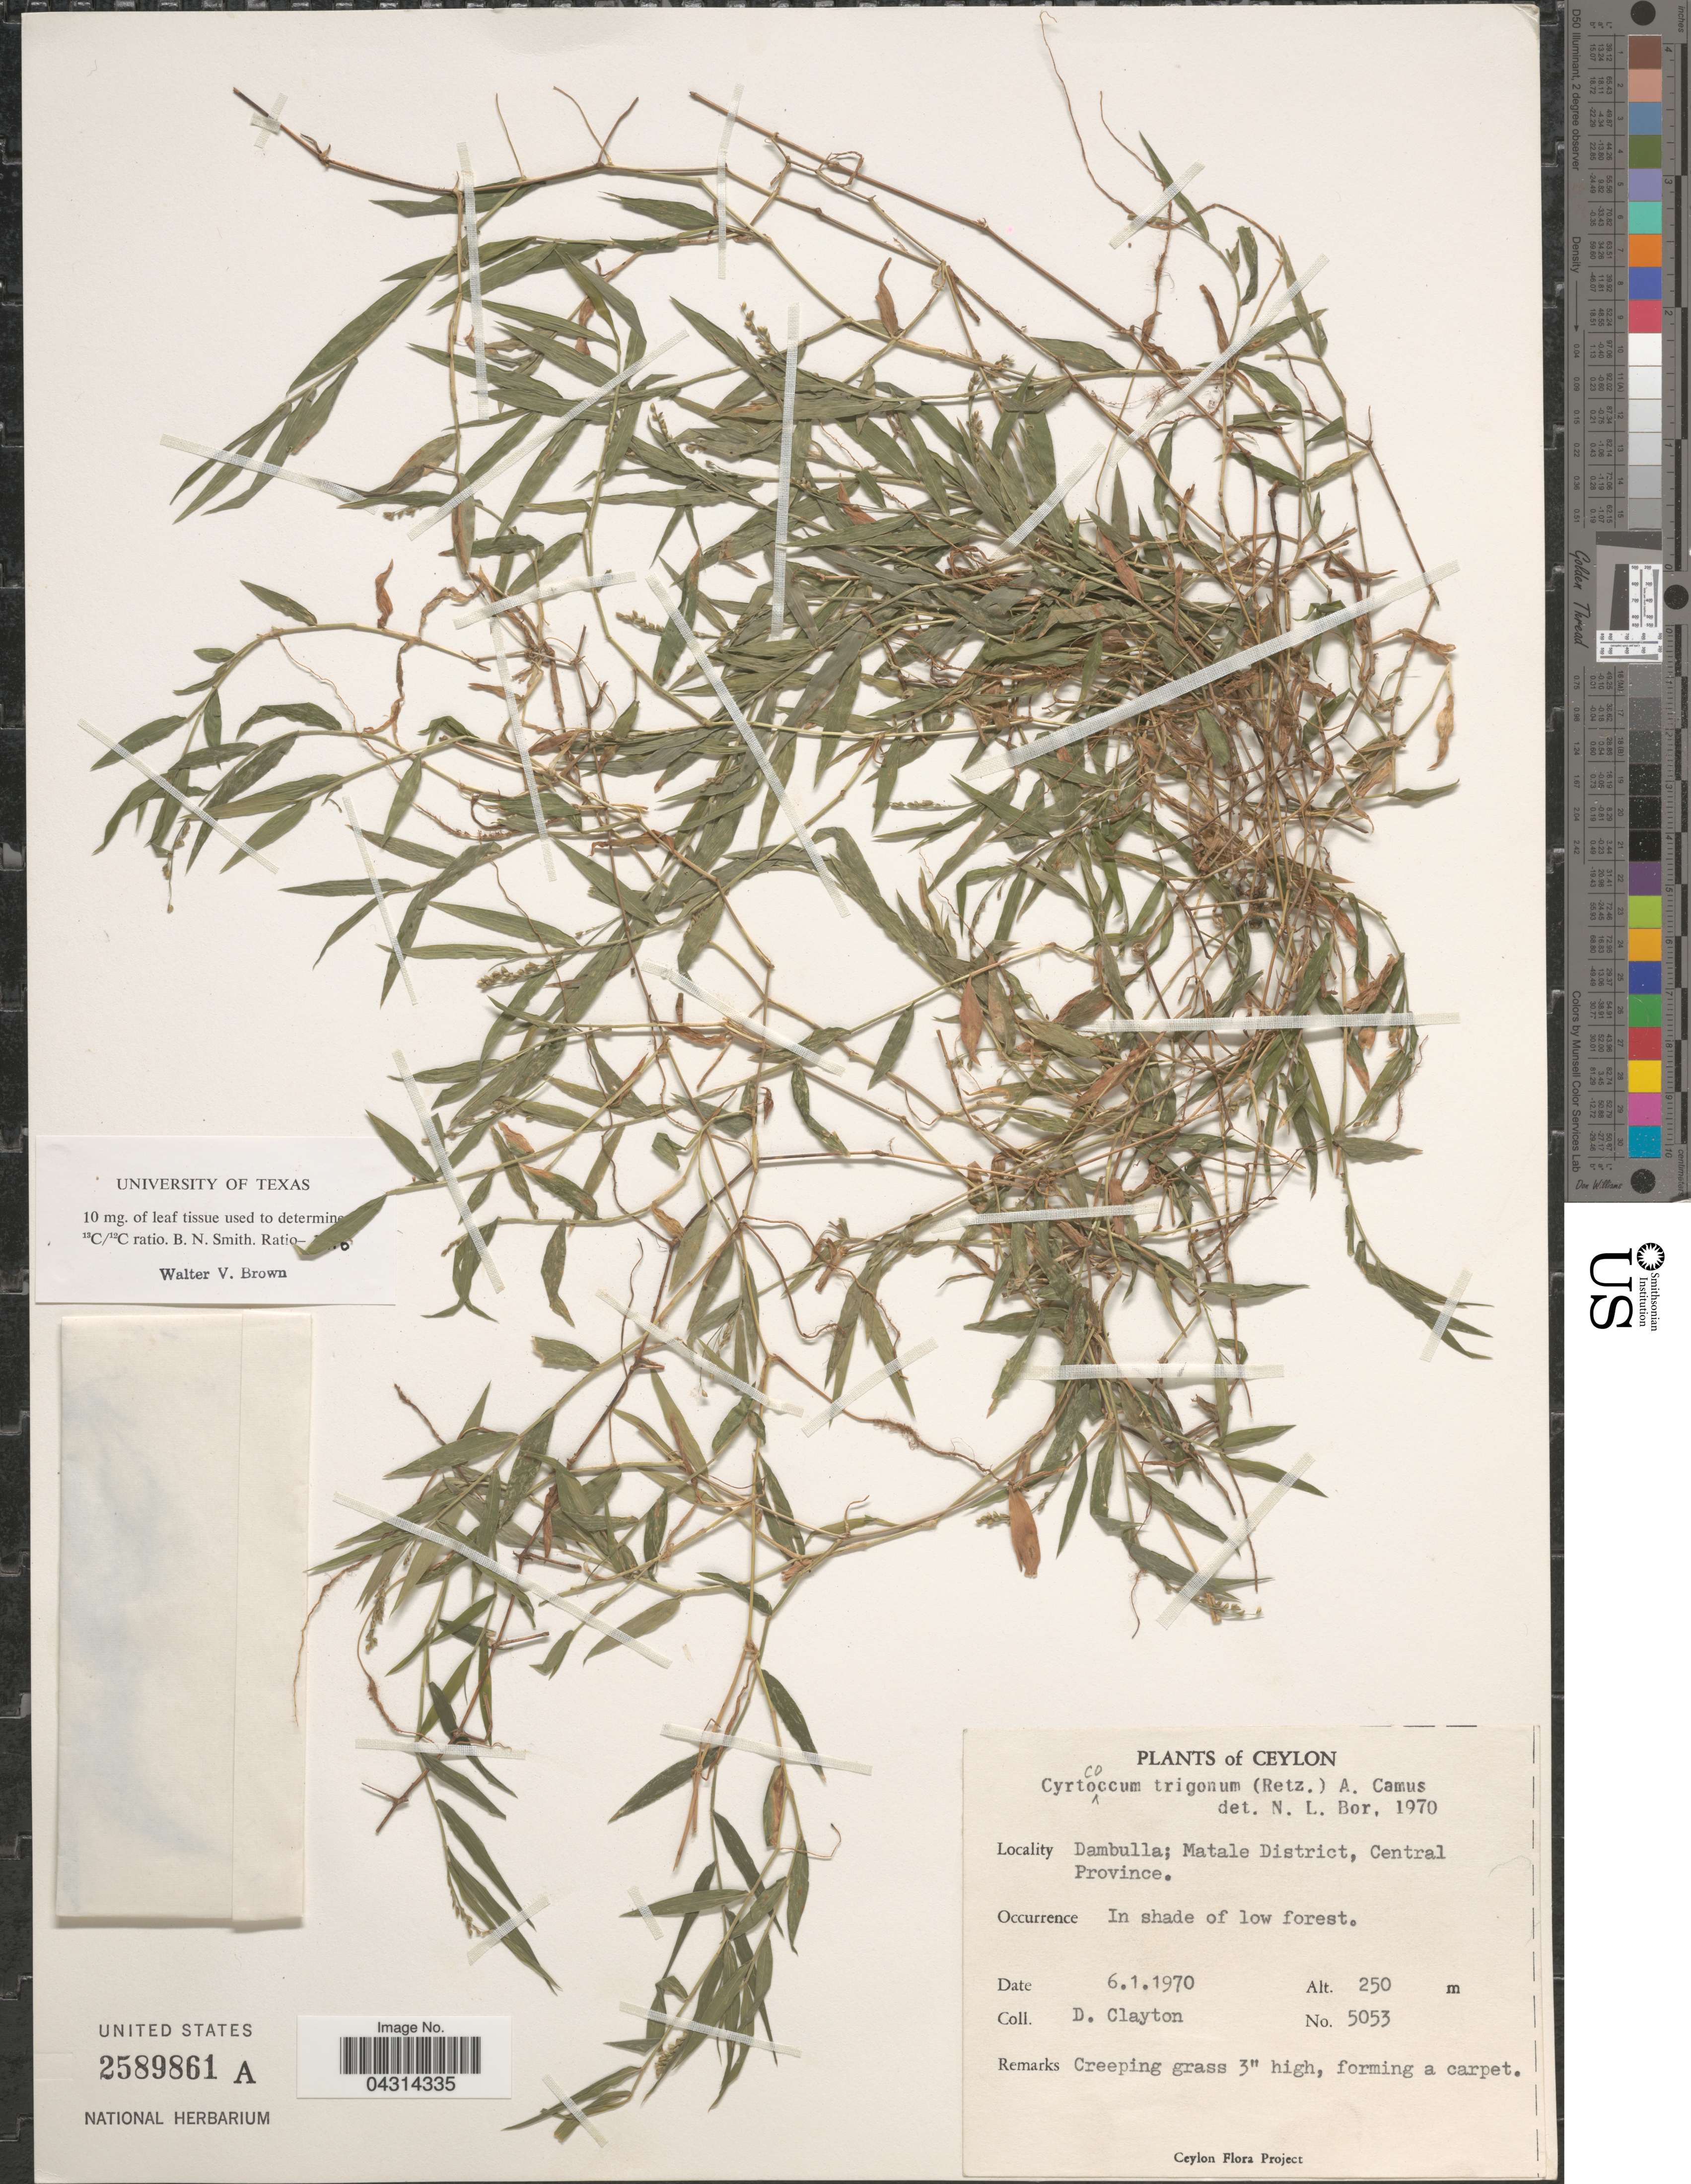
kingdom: Plantae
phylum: Tracheophyta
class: Liliopsida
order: Poales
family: Poaceae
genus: Cyrtococcum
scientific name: Cyrtococcum trigonum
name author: (Retz.) A. Camus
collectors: D. Clayton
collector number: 5053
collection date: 1970-01-06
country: Sri Lanka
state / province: Central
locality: Ceylon. Dambulla; Matale District.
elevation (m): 250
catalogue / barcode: US 2589861A